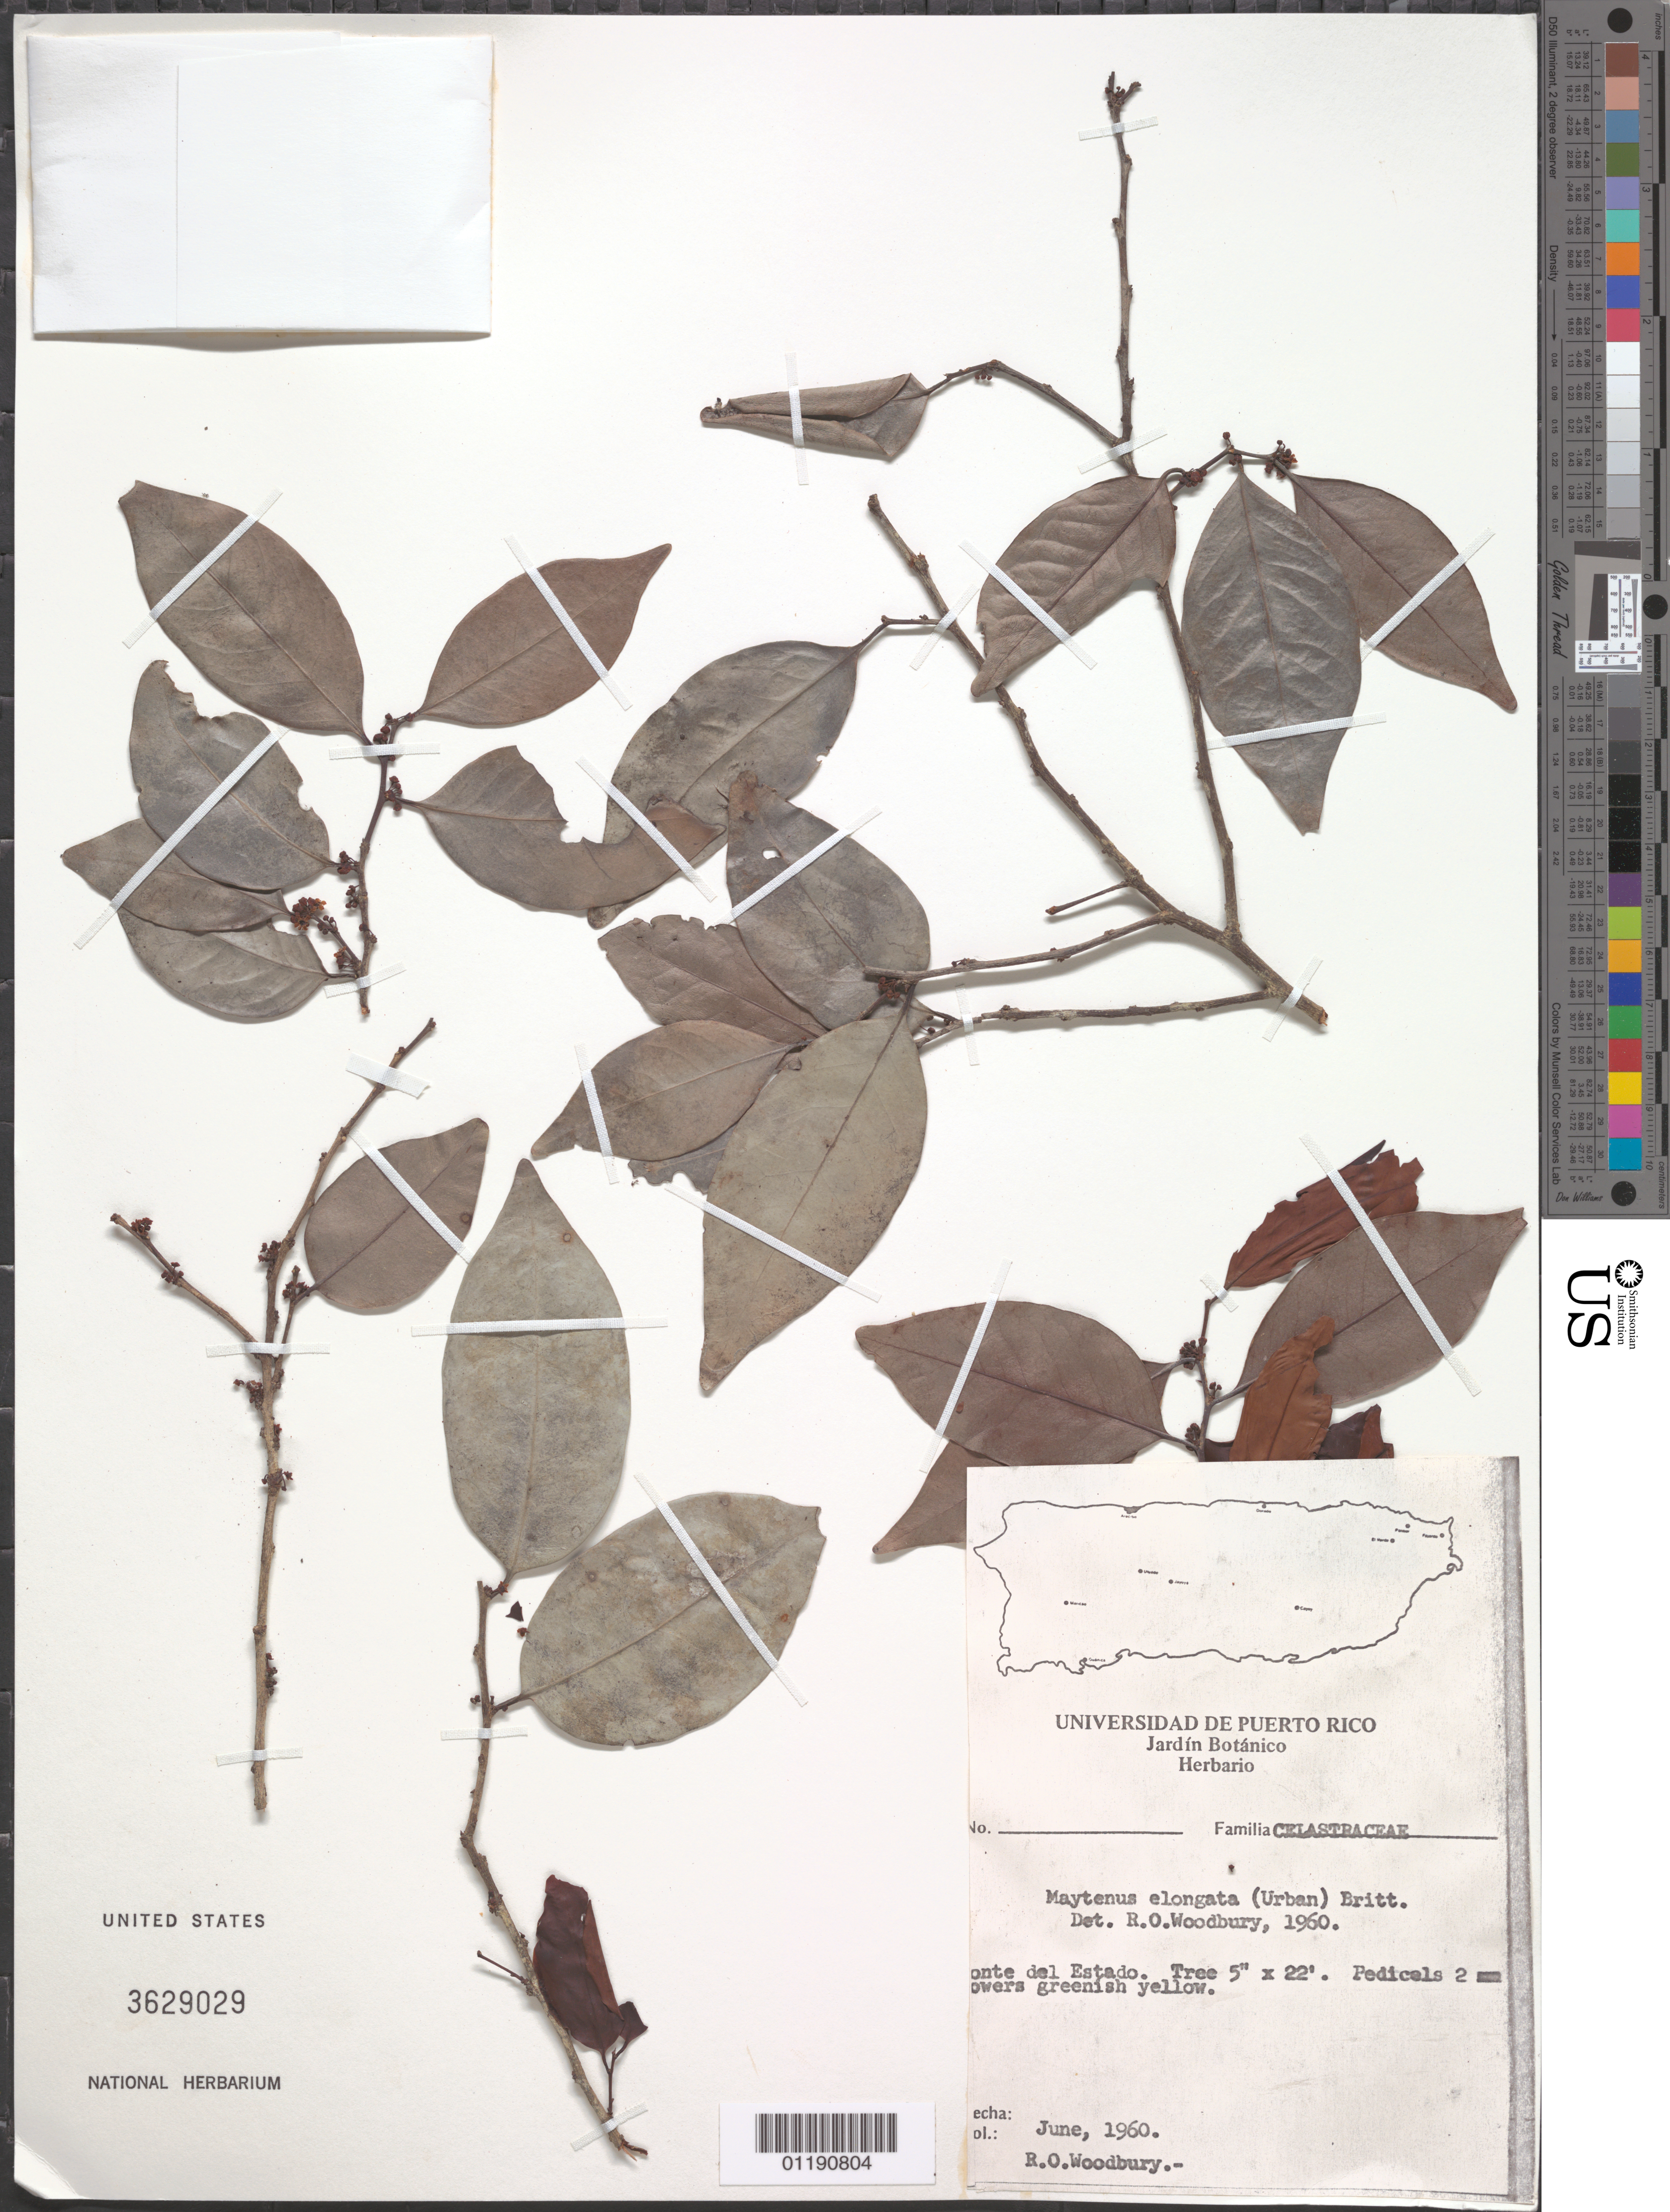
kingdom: Plantae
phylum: Tracheophyta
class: Magnoliopsida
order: Celastrales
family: Celastraceae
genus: Maytenus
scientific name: Maytenus elongata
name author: (Urb.) Britton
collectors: R. O. Woodbury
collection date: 1960-06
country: Puerto Rico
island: Puerto Rico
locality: Monte del Estado.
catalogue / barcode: US 3629029